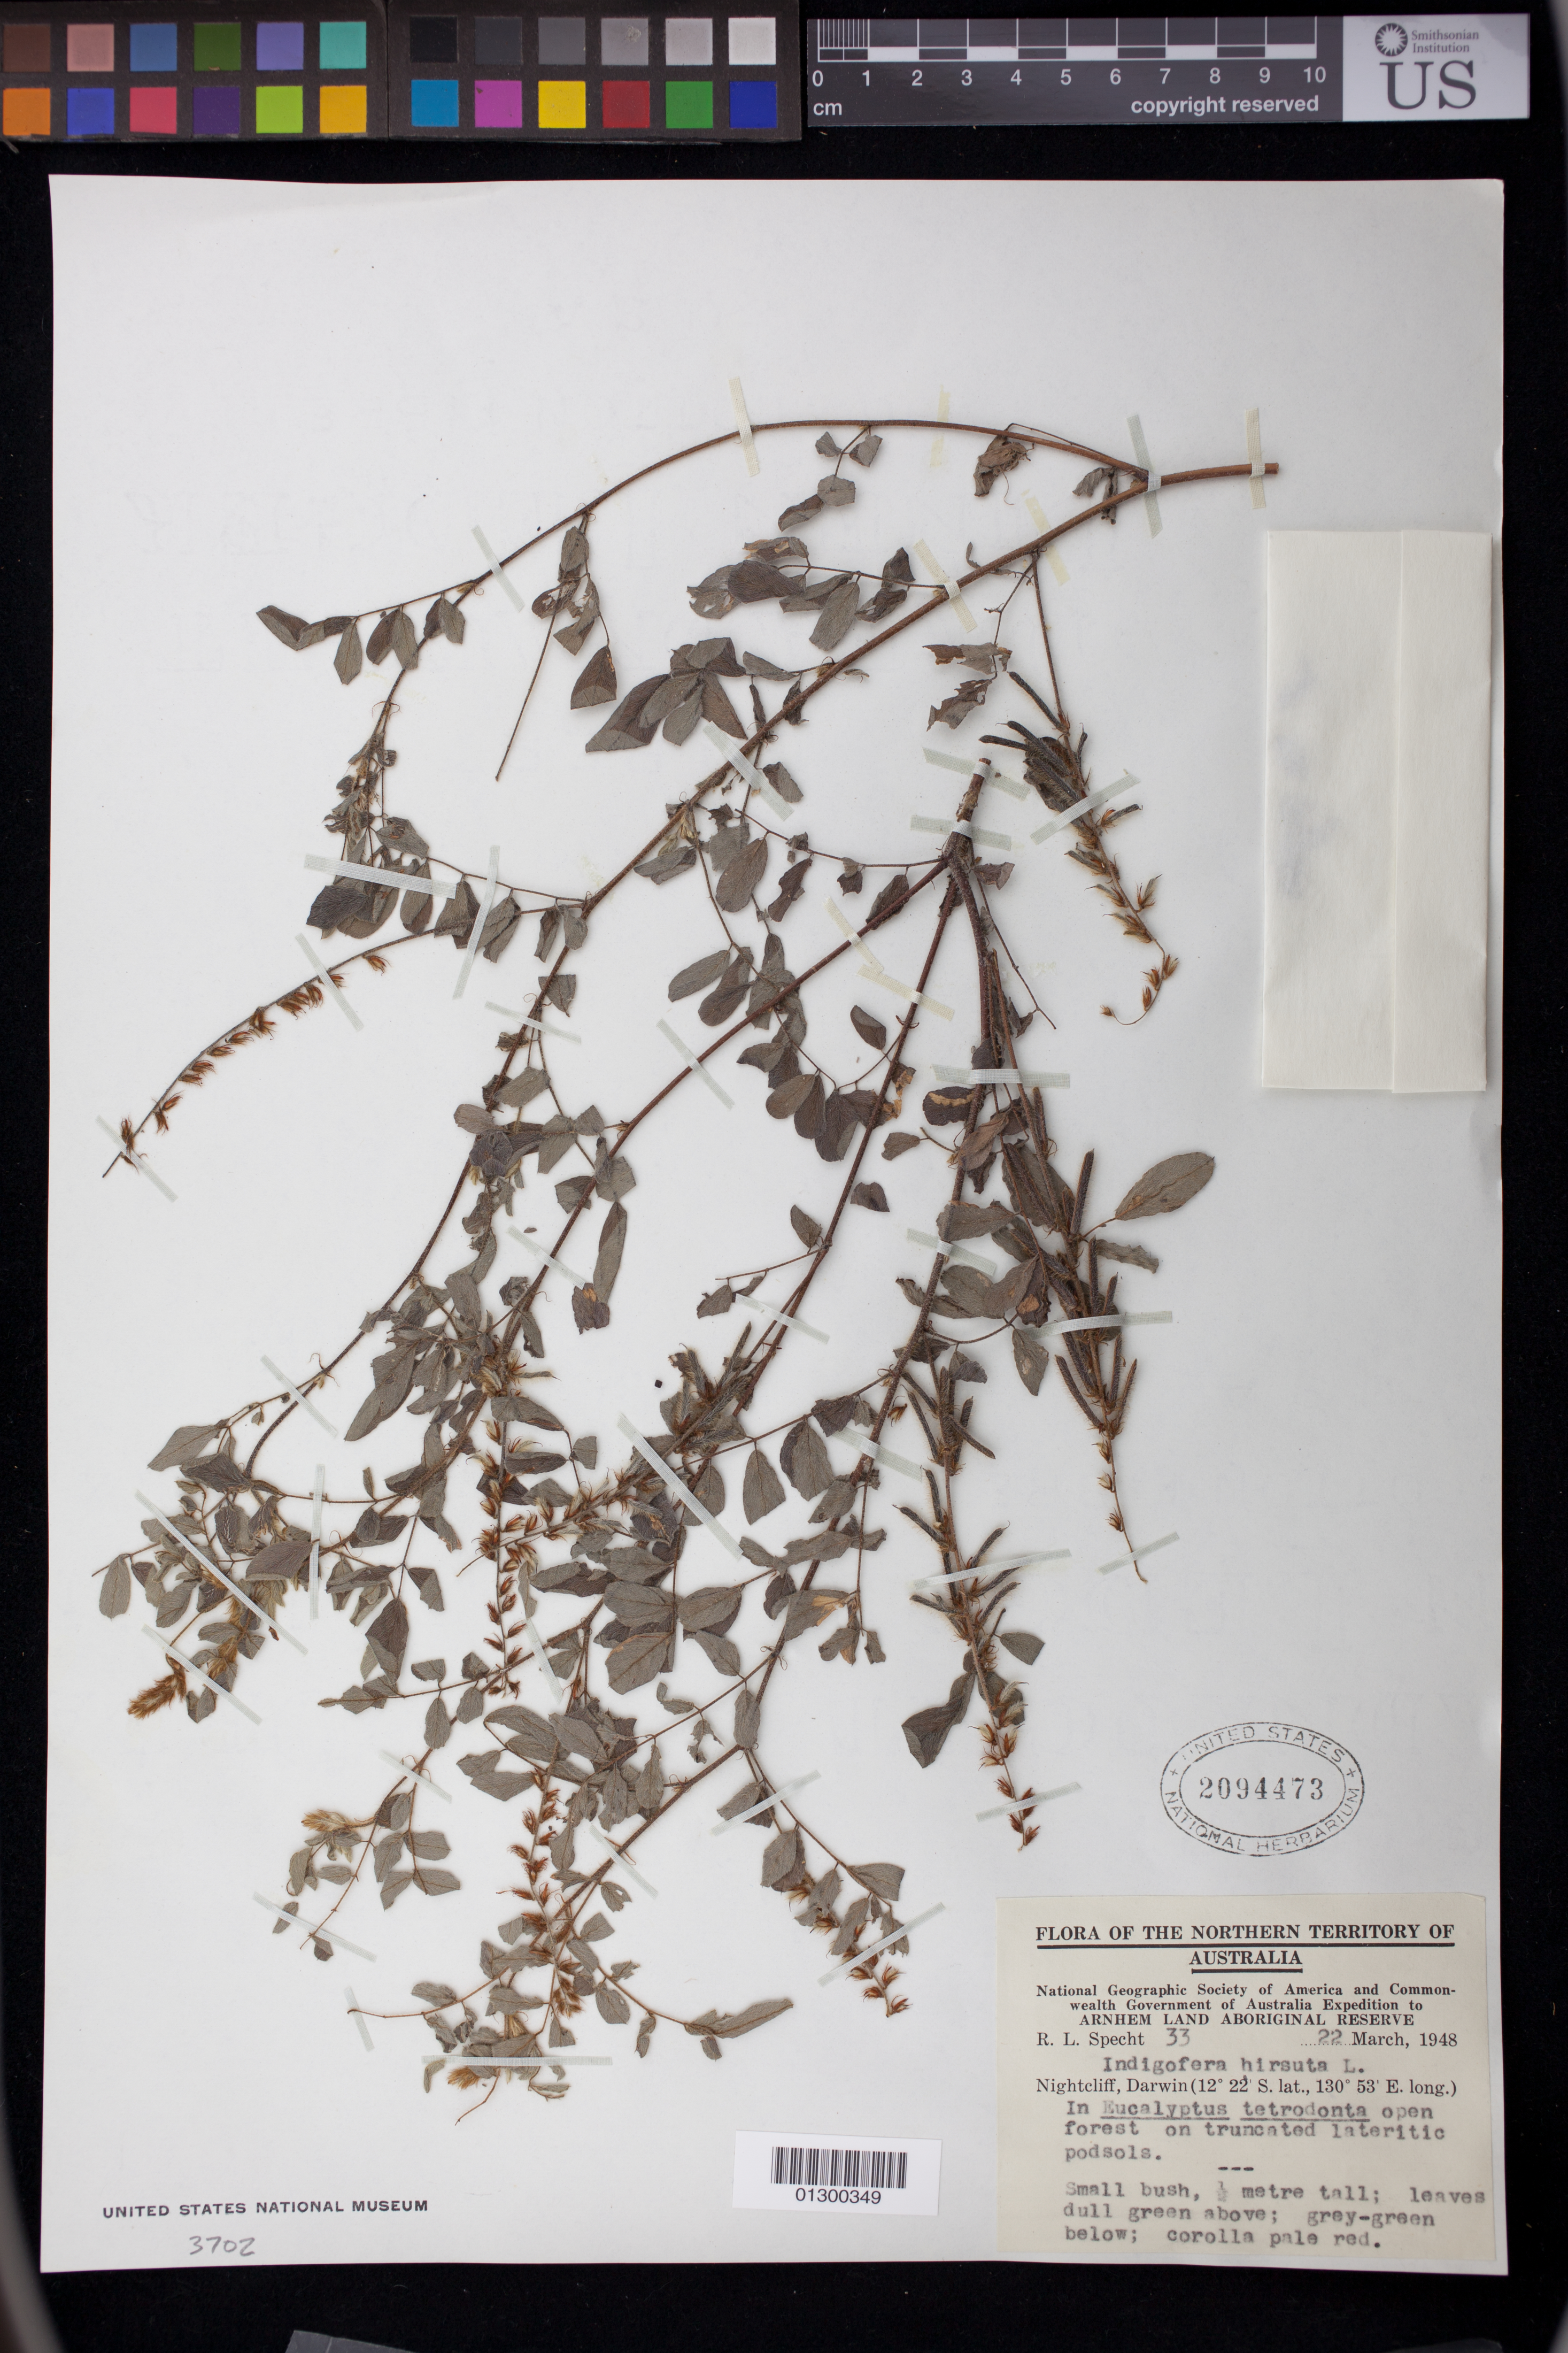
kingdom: Plantae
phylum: Tracheophyta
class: Magnoliopsida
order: Fabales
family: Fabaceae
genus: Indigofera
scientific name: Indigofera hirsuta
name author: L.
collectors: R. L. Specht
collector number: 33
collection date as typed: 3/22/1948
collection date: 1948-03-22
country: Australia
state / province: Northern Territory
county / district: Darwin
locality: Nightcliff, Darwin. In Eucalyptus tetrodonta open forest on truncated lateritic pod-sols.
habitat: In Eucalyptus tetrodonta open forest on truncated lateritic podsols.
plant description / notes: Small bush; .5 metre tall; leaves dull green above; grey-green below; corolla pale red.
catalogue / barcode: US 2094473